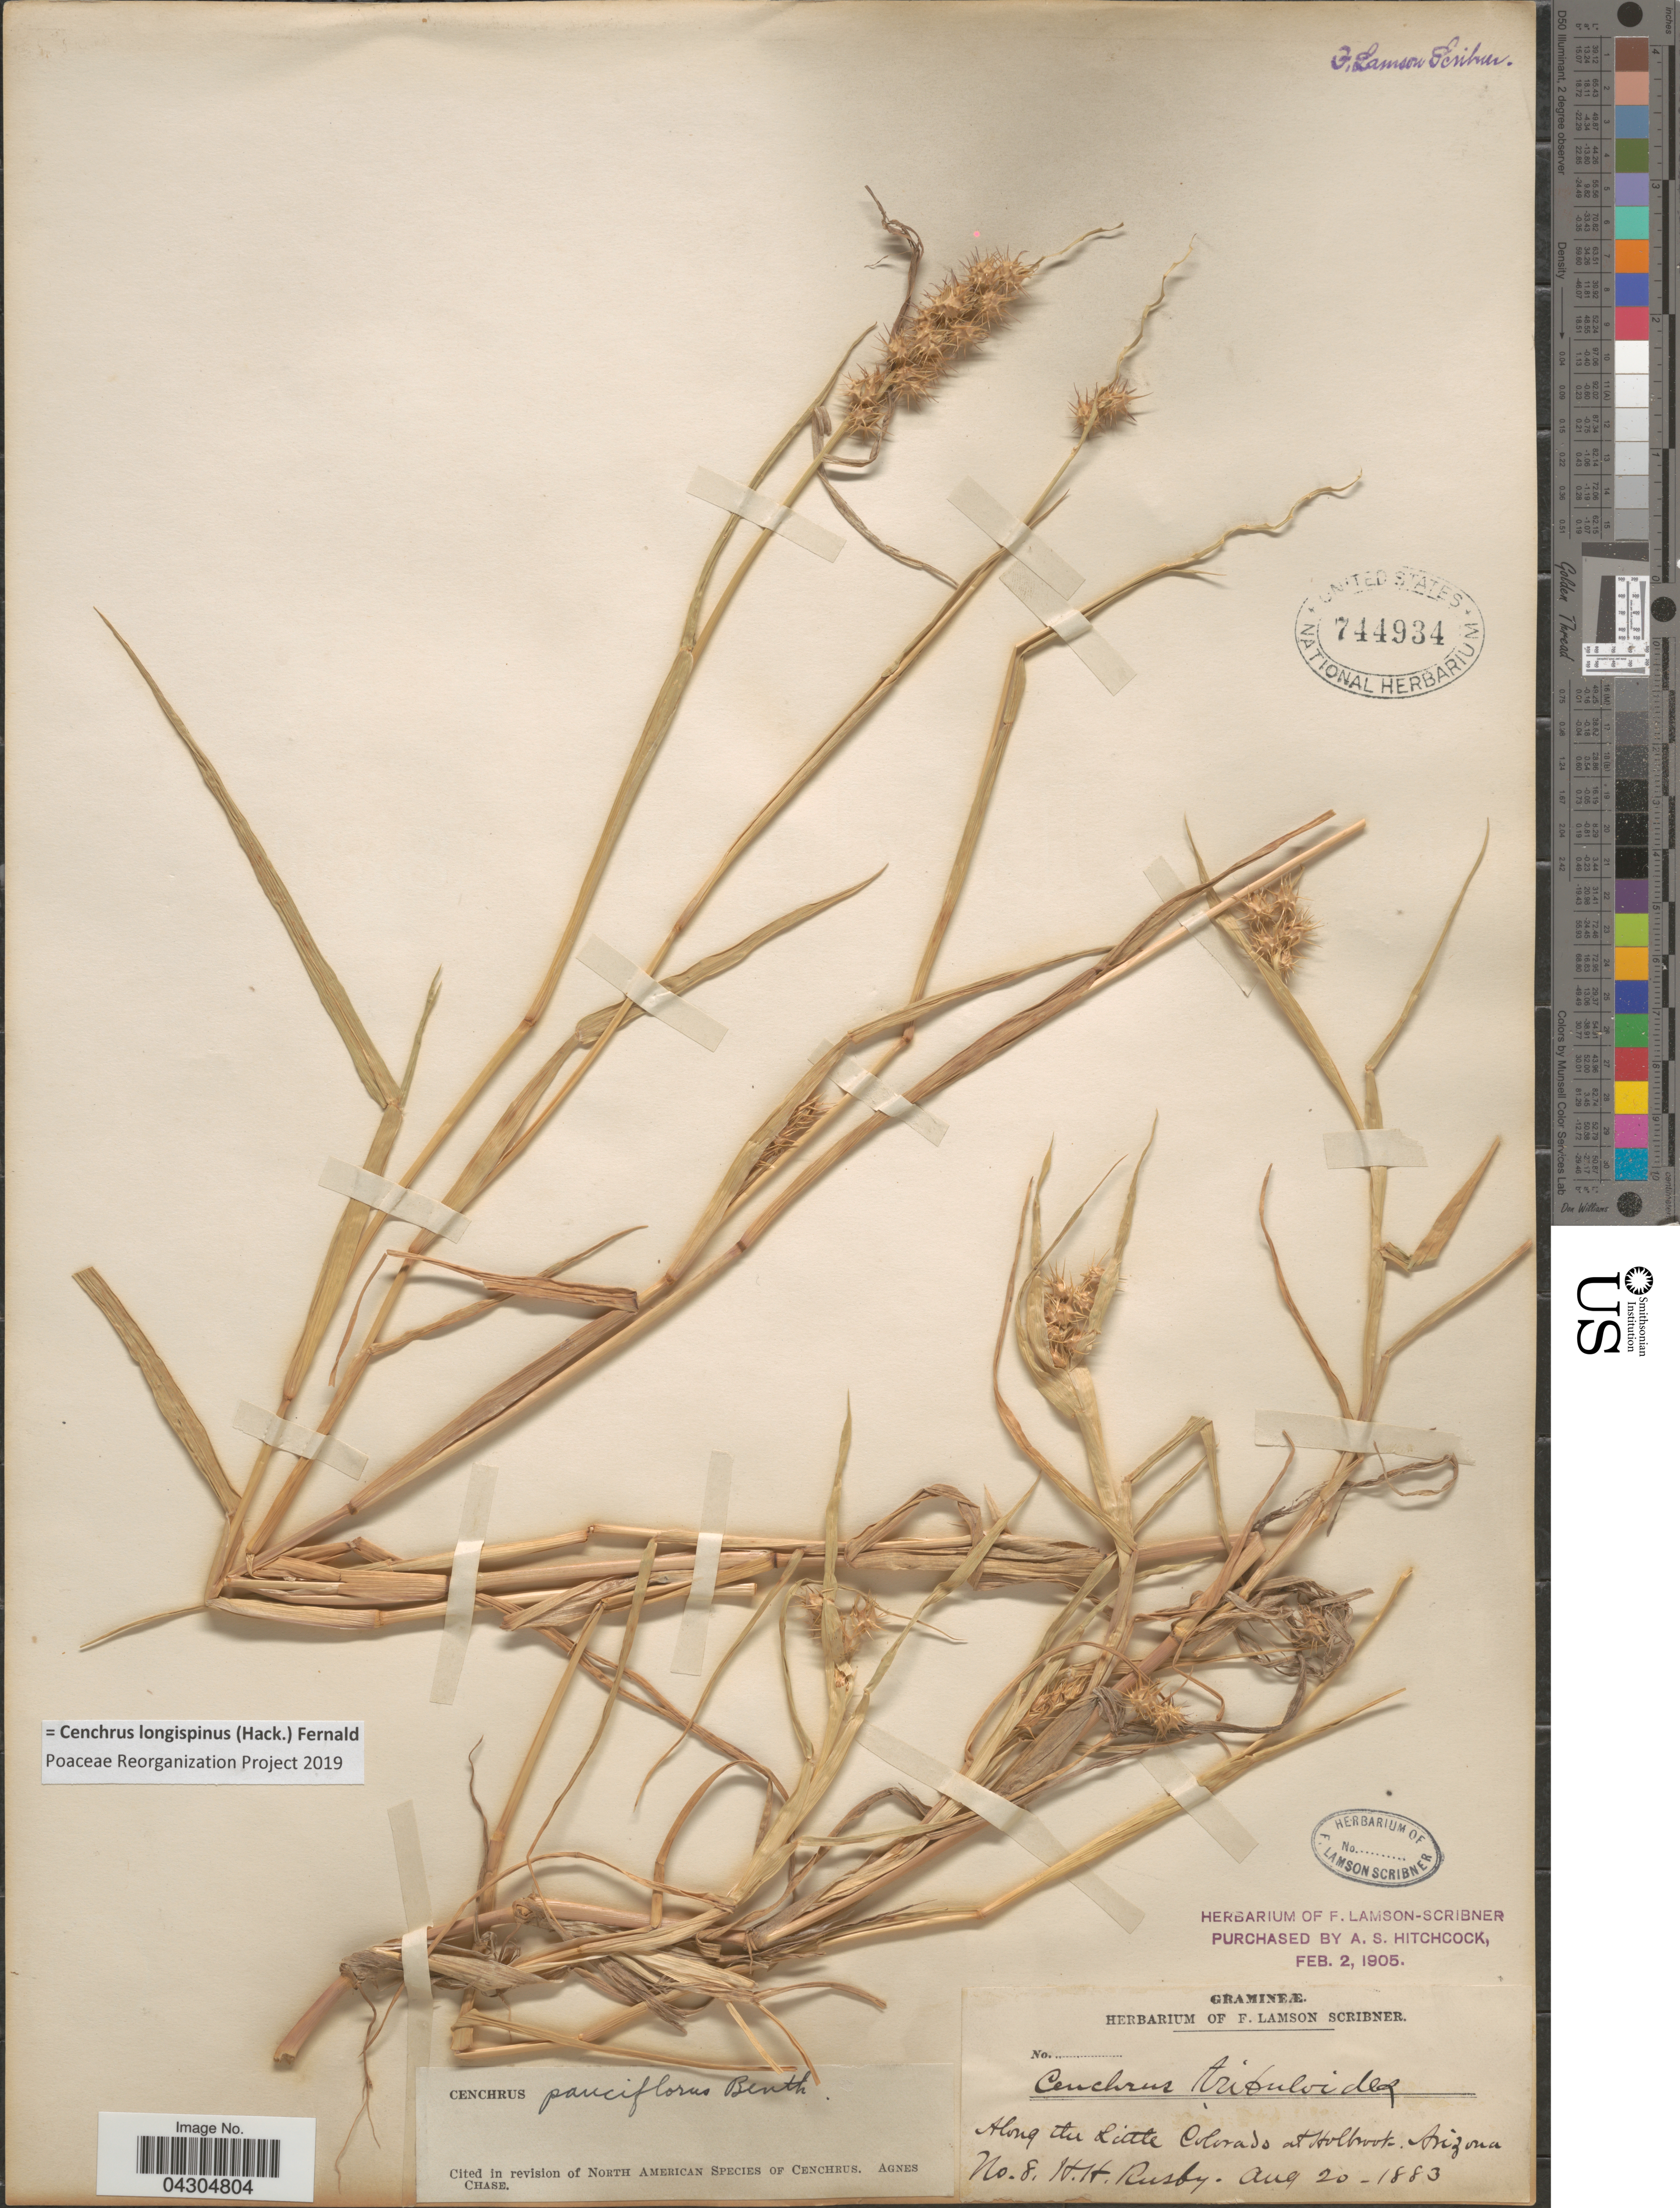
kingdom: Plantae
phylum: Tracheophyta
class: Liliopsida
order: Poales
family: Poaceae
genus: Cenchrus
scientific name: Cenchrus longispinus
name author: (Hack.) Fernald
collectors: H. H. Rusby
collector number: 8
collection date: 1883-08-20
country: United States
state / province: Arizona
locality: Along the Little Colorado at Holbrook.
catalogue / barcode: US 744934